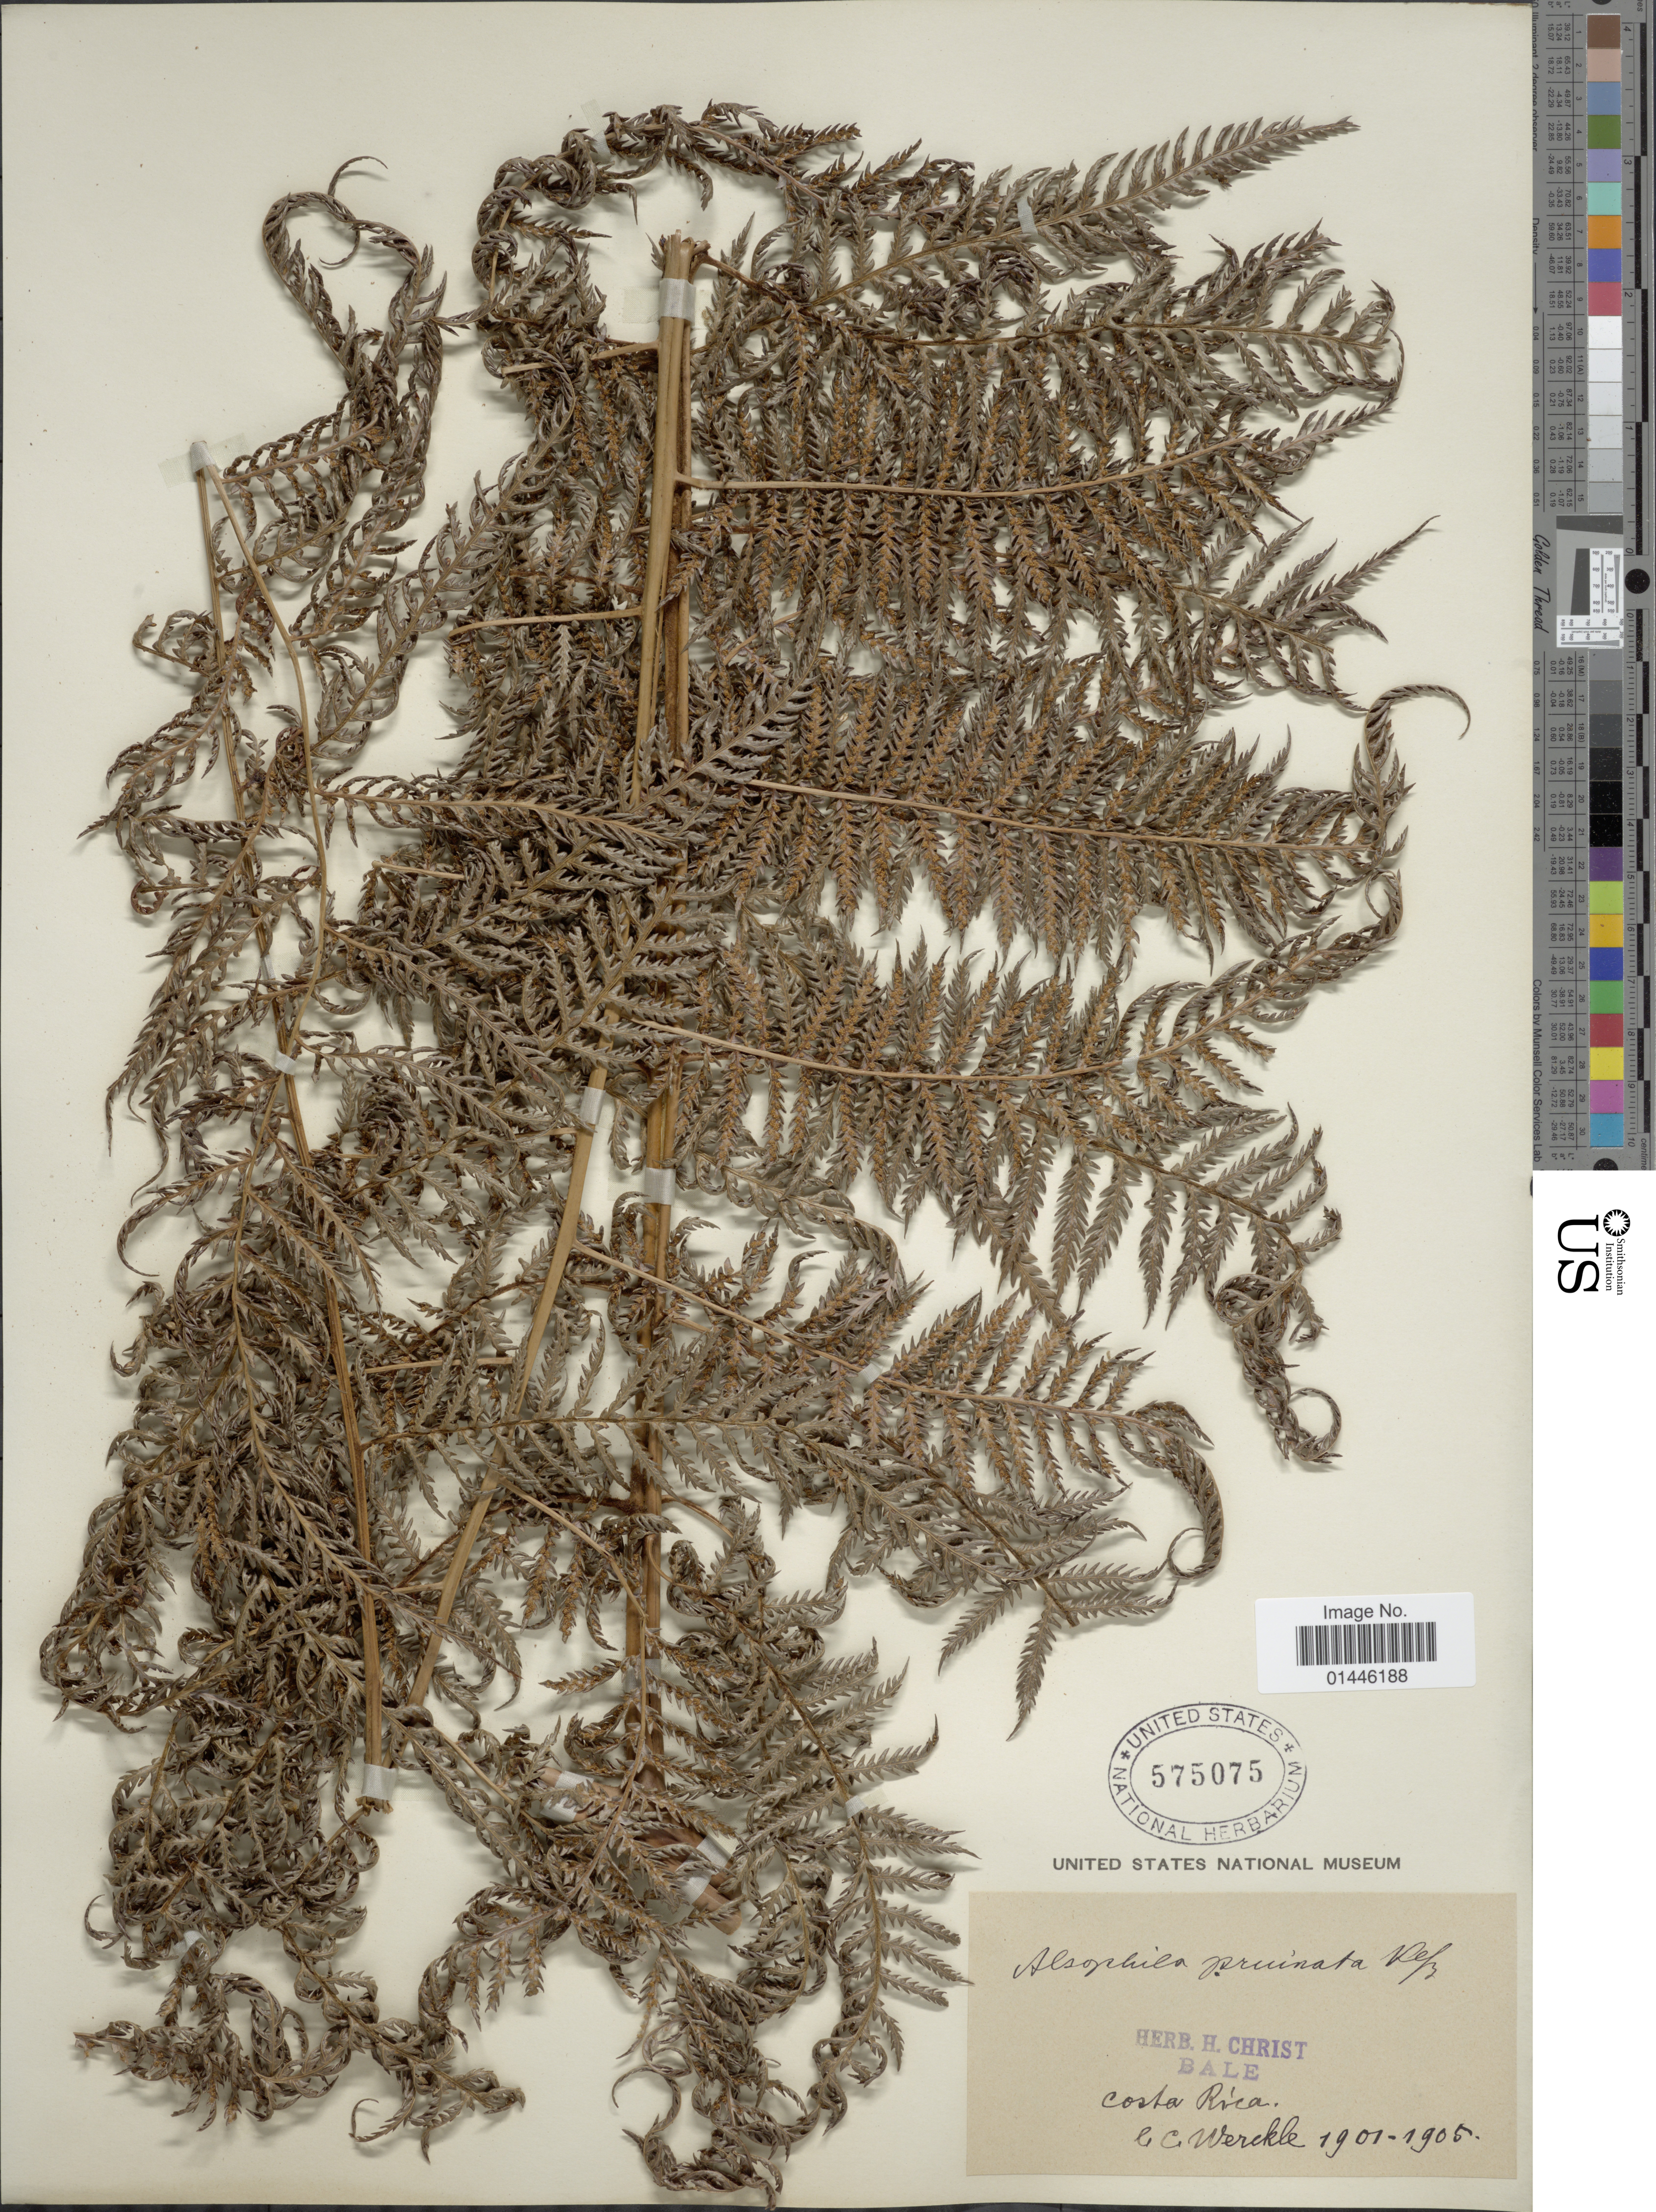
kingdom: Plantae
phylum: Tracheophyta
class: Polypodiopsida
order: Cyatheales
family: Dicksoniaceae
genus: Lophosoria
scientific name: Lophosoria quadripinnata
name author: (J.F. Gmel.) C. Chr.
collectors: C. C Wercklé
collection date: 1901/1905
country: Costa Rica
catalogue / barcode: US 575075